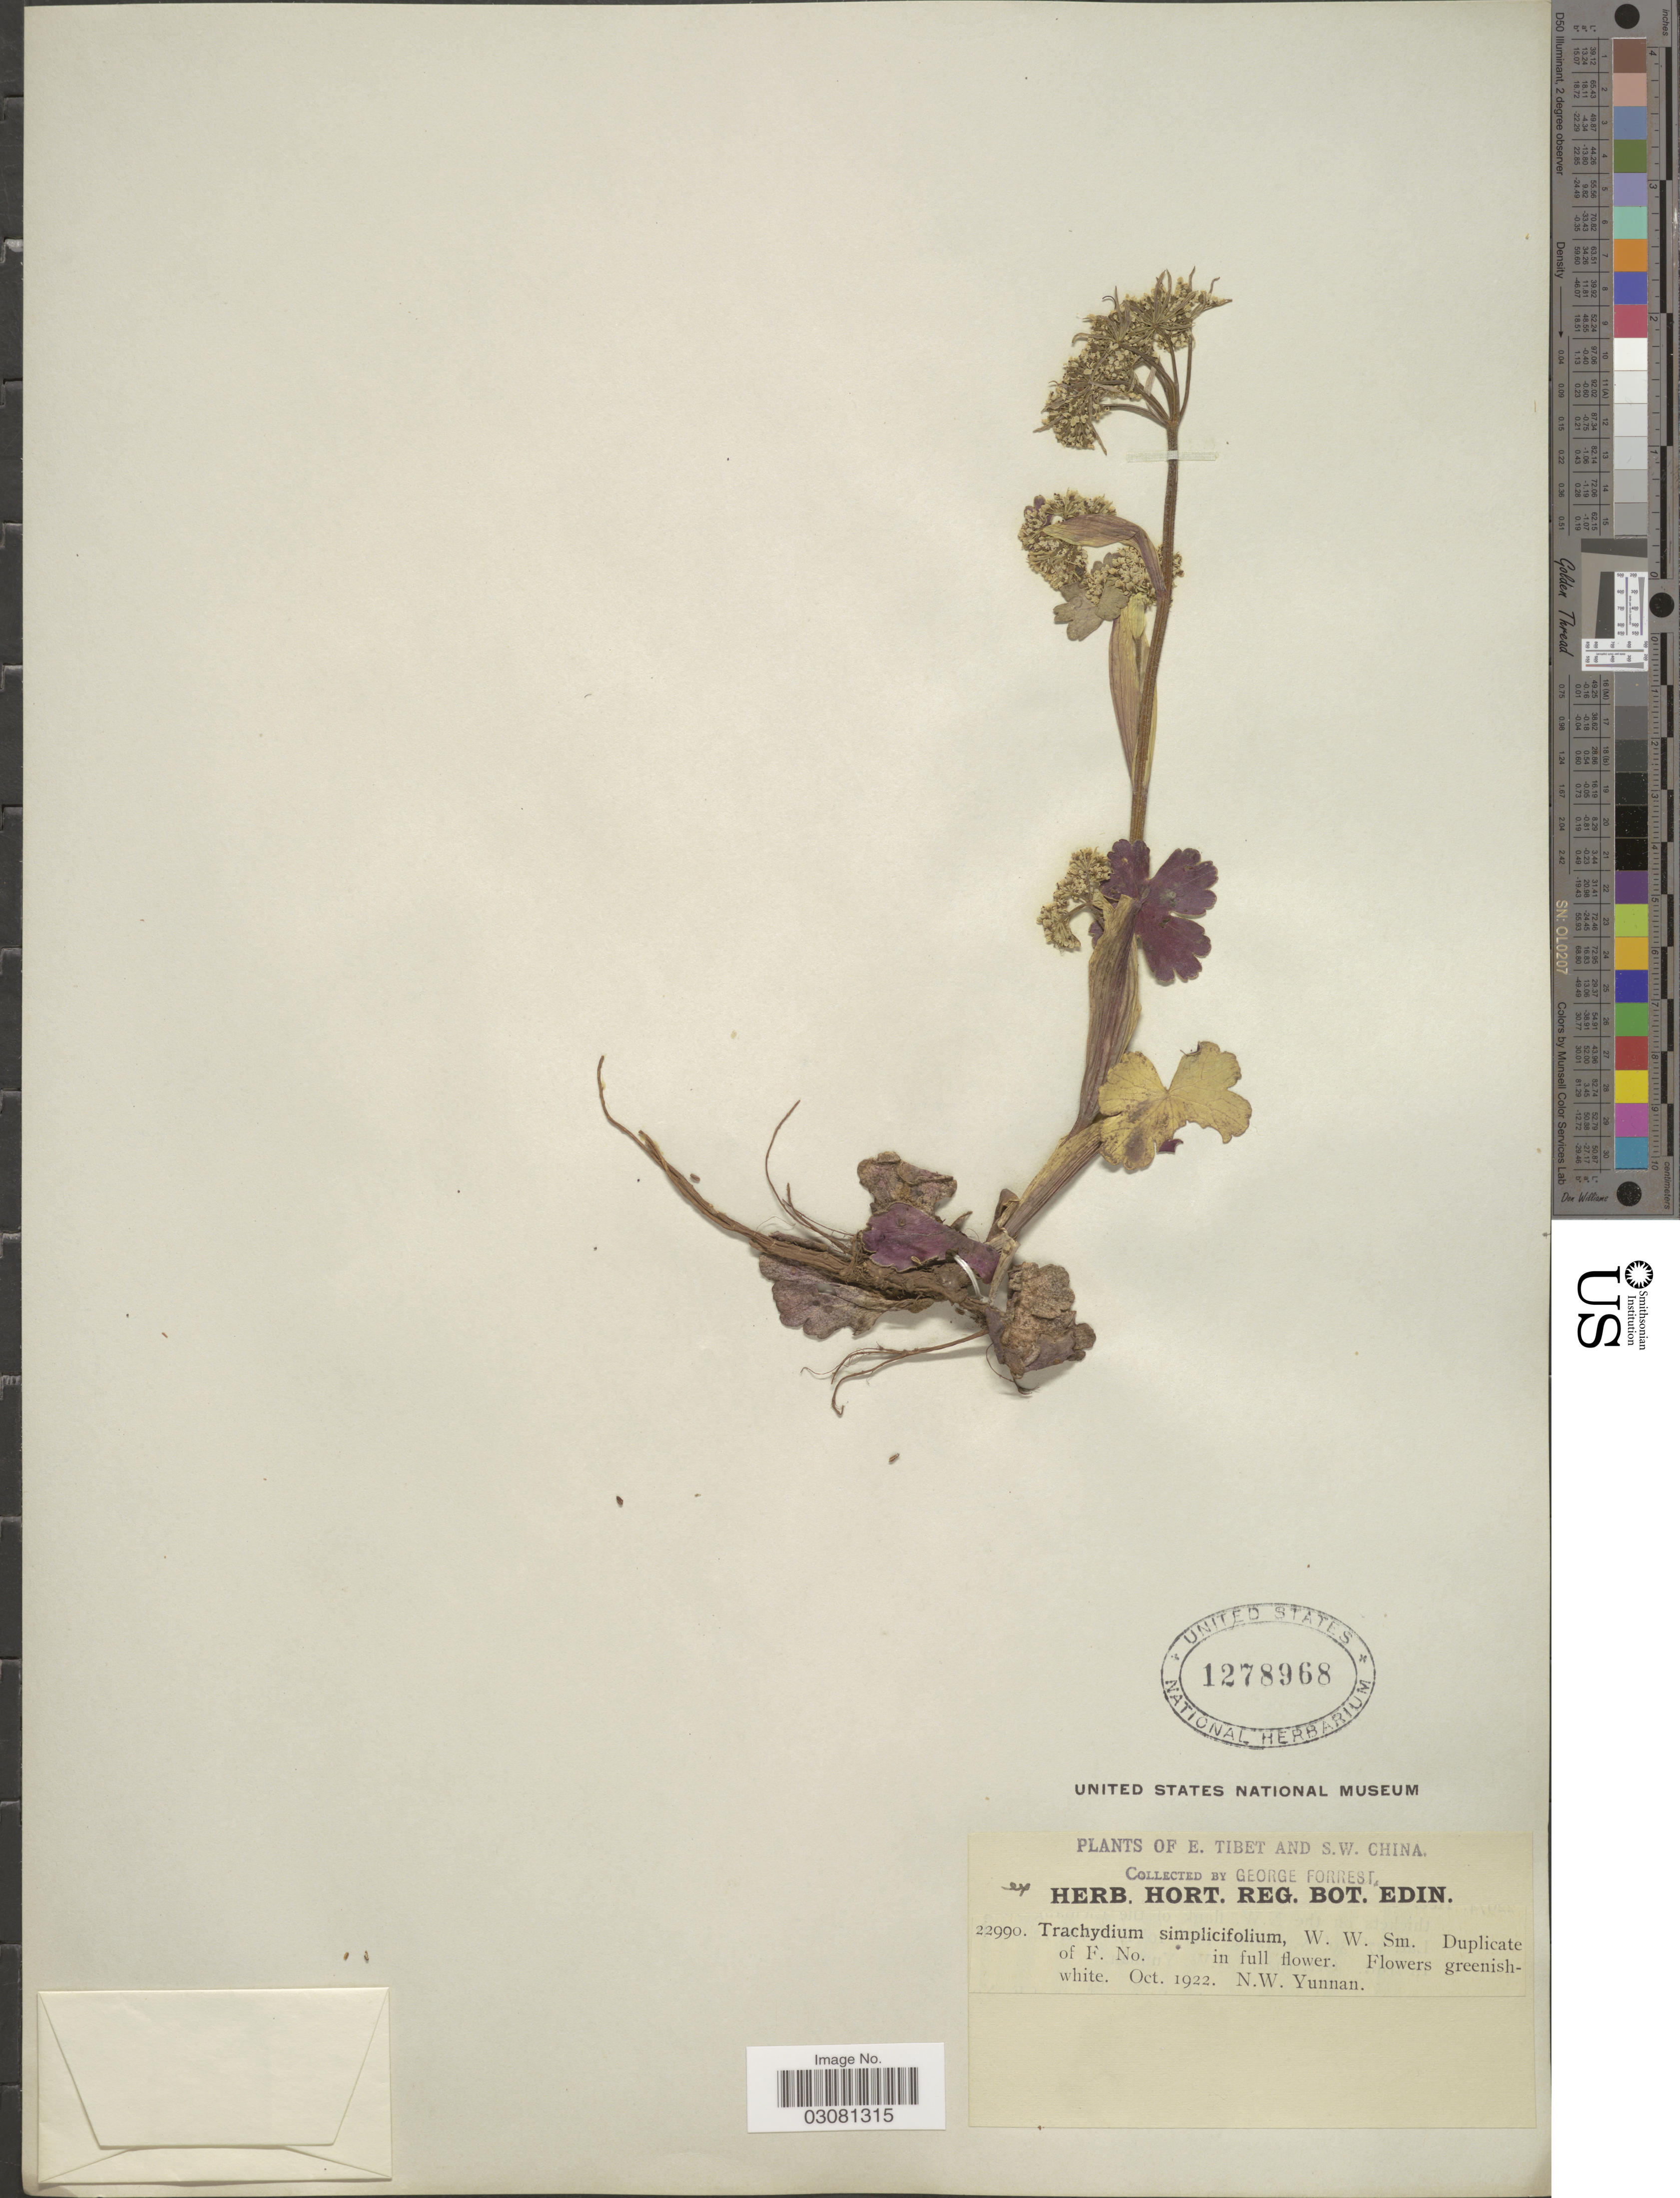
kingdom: Plantae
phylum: Tracheophyta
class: Magnoliopsida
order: Apiales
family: Apiaceae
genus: Trachydium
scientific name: Trachydium simplicifolium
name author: W.W. Sm.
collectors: G. Forrest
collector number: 22990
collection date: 1922-10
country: China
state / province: Yunnan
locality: E. Tibet and S.W. China. N.W. Yunnan.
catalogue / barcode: US 1278968